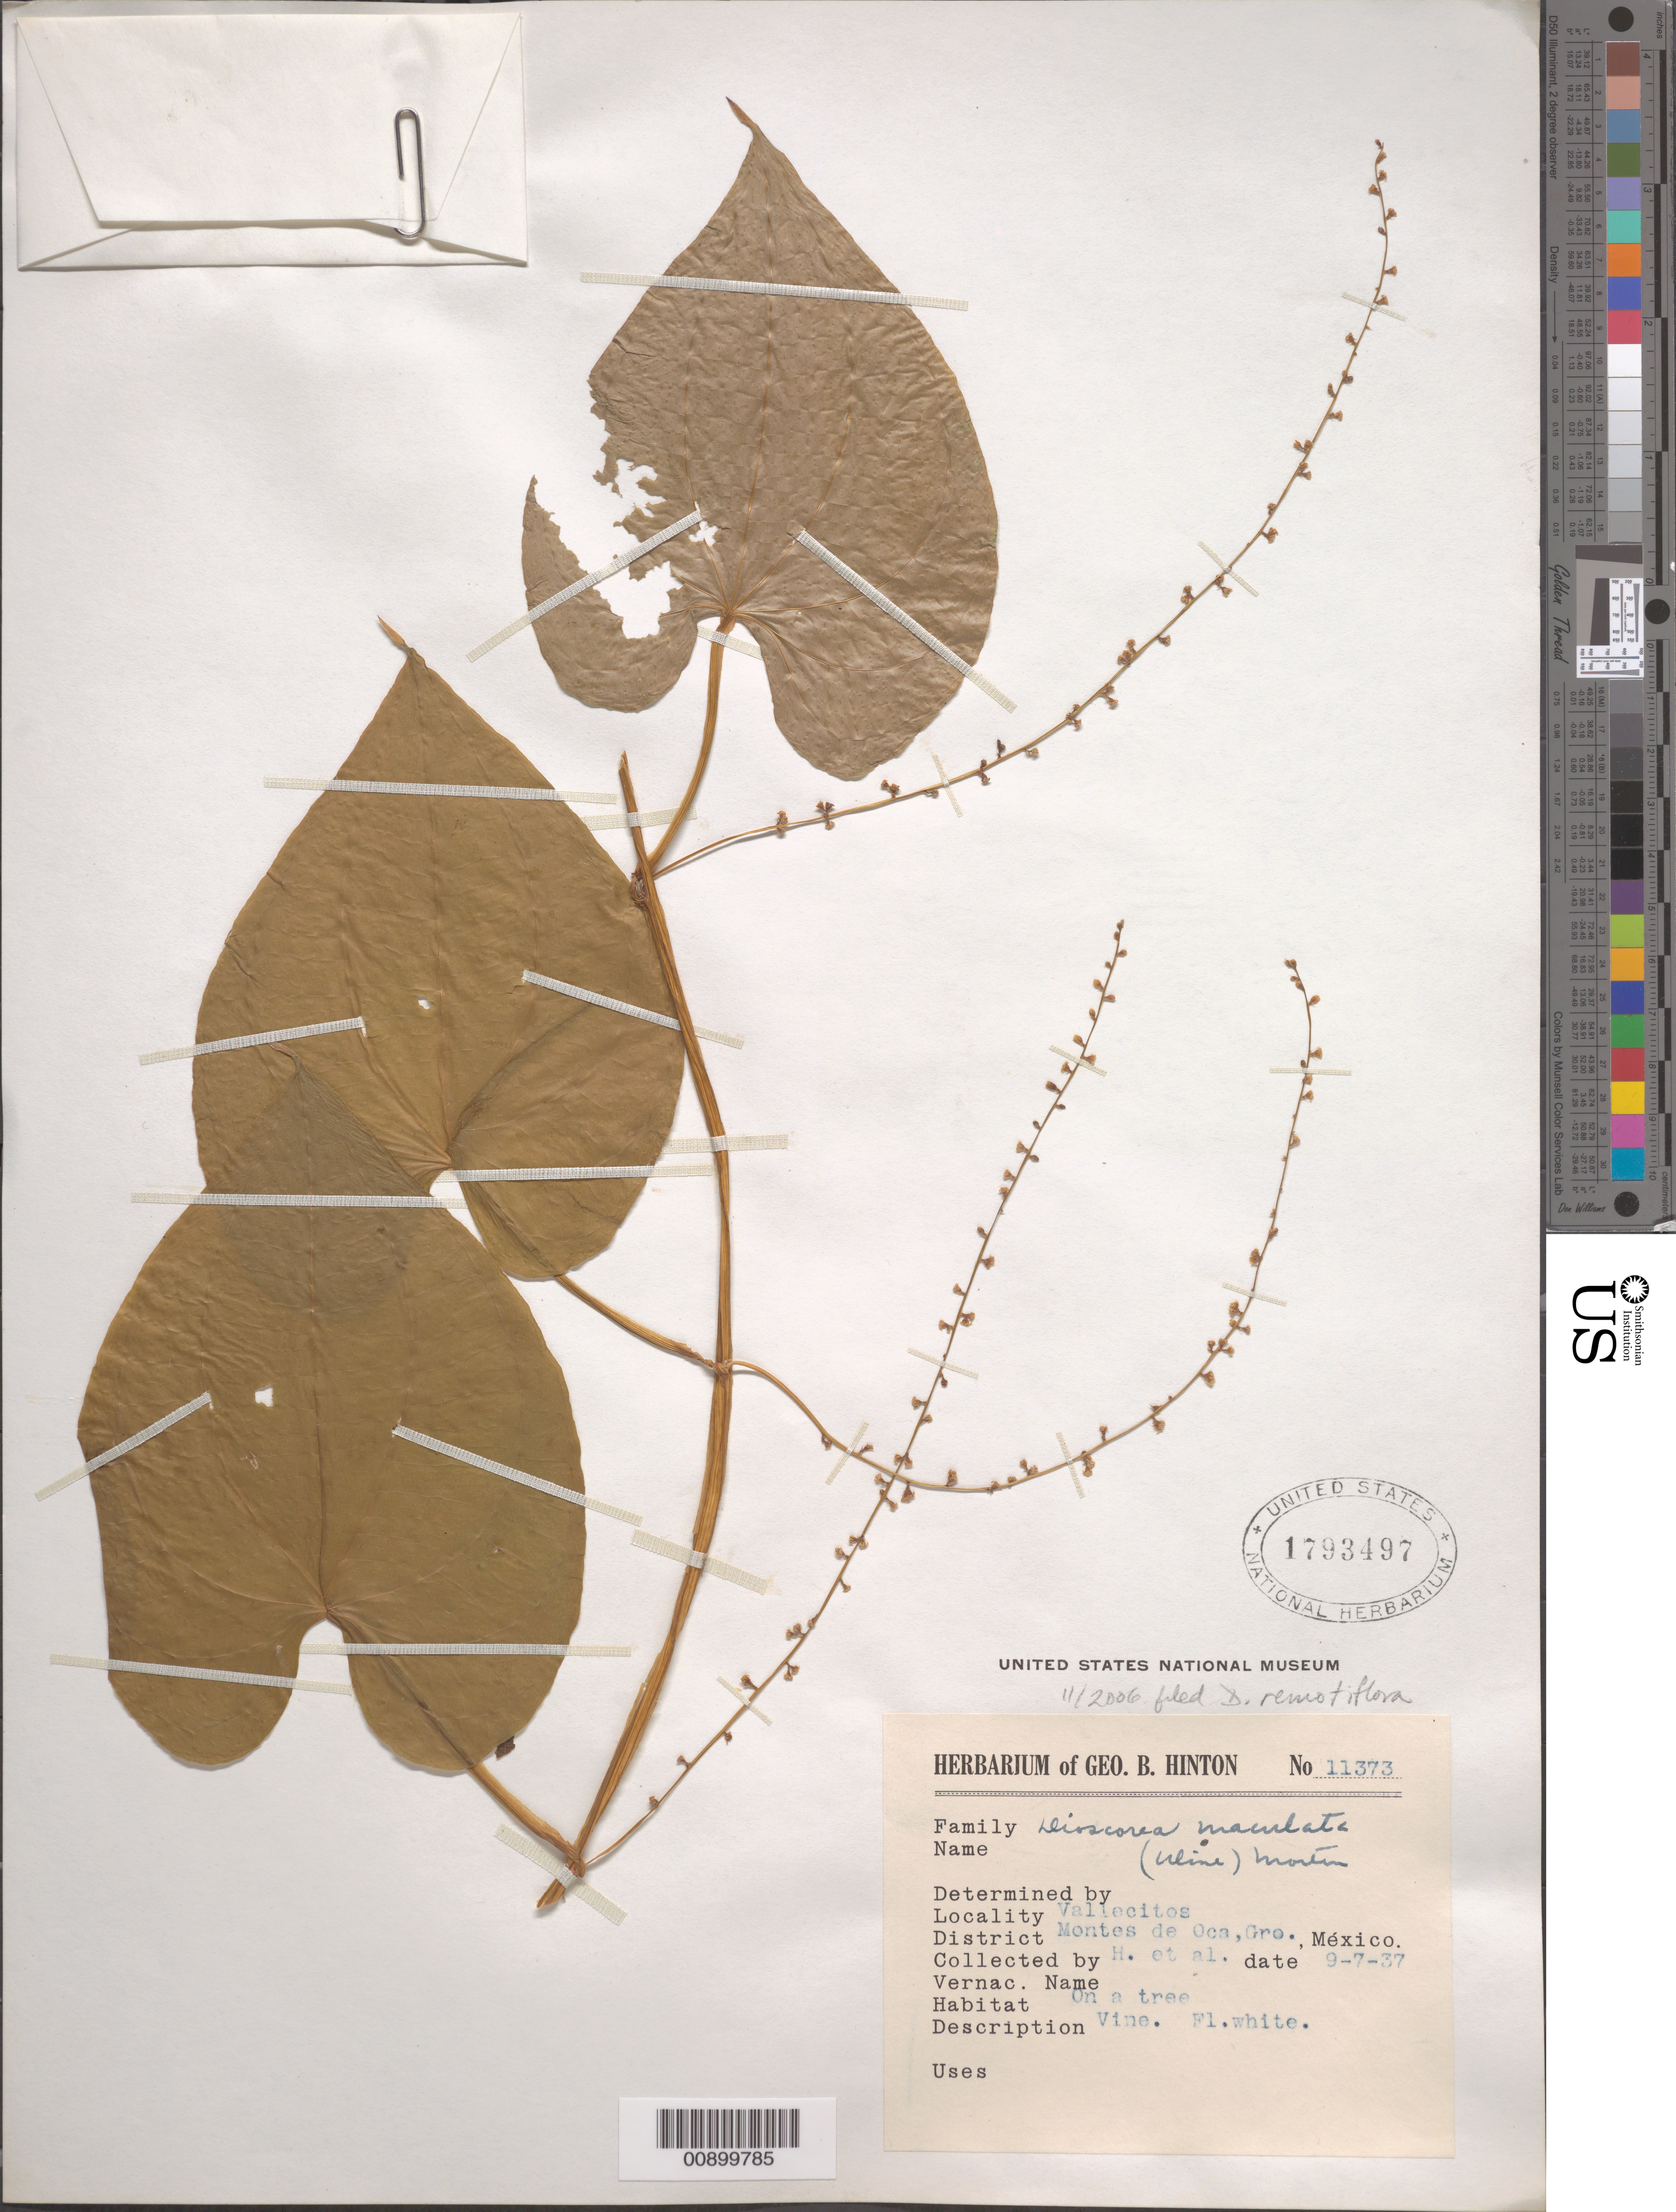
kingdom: Plantae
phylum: Tracheophyta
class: Liliopsida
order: Dioscoreales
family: Dioscoreaceae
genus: Dioscorea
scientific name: Dioscorea remotiflora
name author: Kunth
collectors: G. B. Hinton & et al.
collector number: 11373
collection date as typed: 07 Sep 1937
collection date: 1937-09-07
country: Mexico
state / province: Guerrero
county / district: Montes de Oca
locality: Vallecitos, District Montes de Oca, Guerrero.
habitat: On a tree.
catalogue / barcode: US 1793497